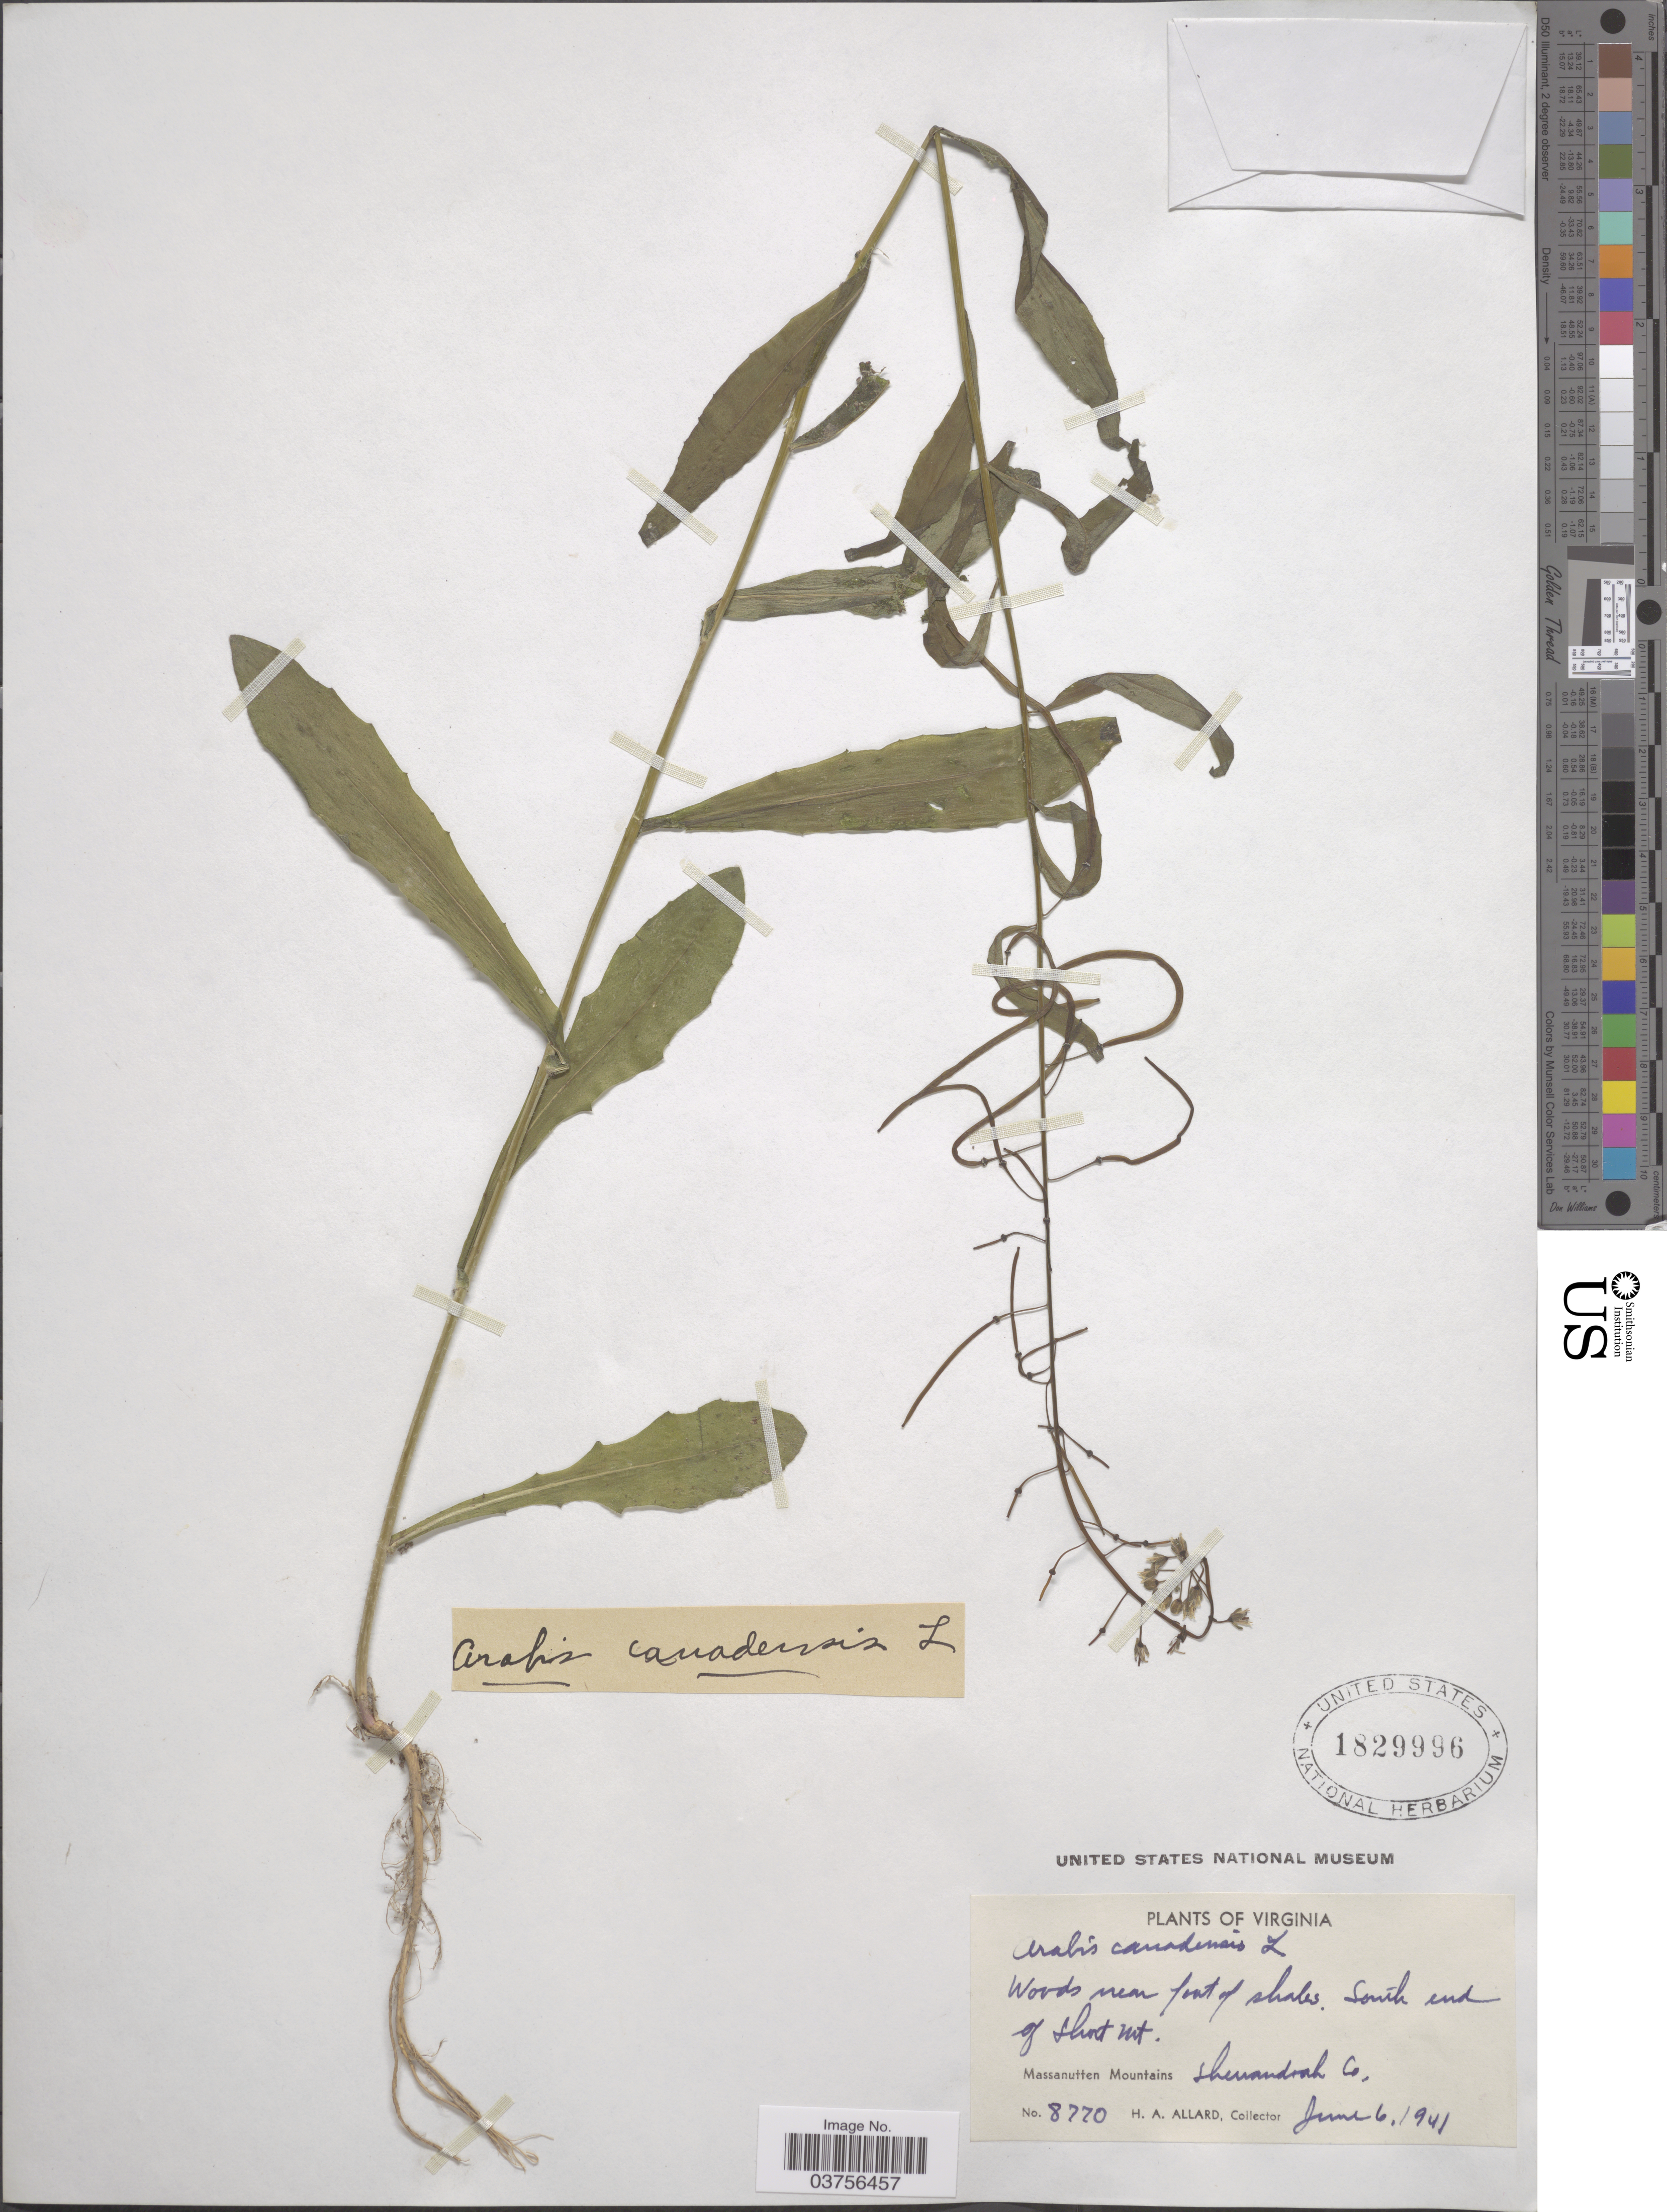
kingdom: Plantae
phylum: Tracheophyta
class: Magnoliopsida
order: Brassicales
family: Brassicaceae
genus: Arabis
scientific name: Arabis canadensis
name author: L.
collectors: H. A. Allard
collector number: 8770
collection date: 1941-06-06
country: United States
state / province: Virginia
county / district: Shenandoah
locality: Woods near foot of shales. South end of Short Mt. Massanutten Mountains. Shenandoah Co.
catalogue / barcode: US 1829996